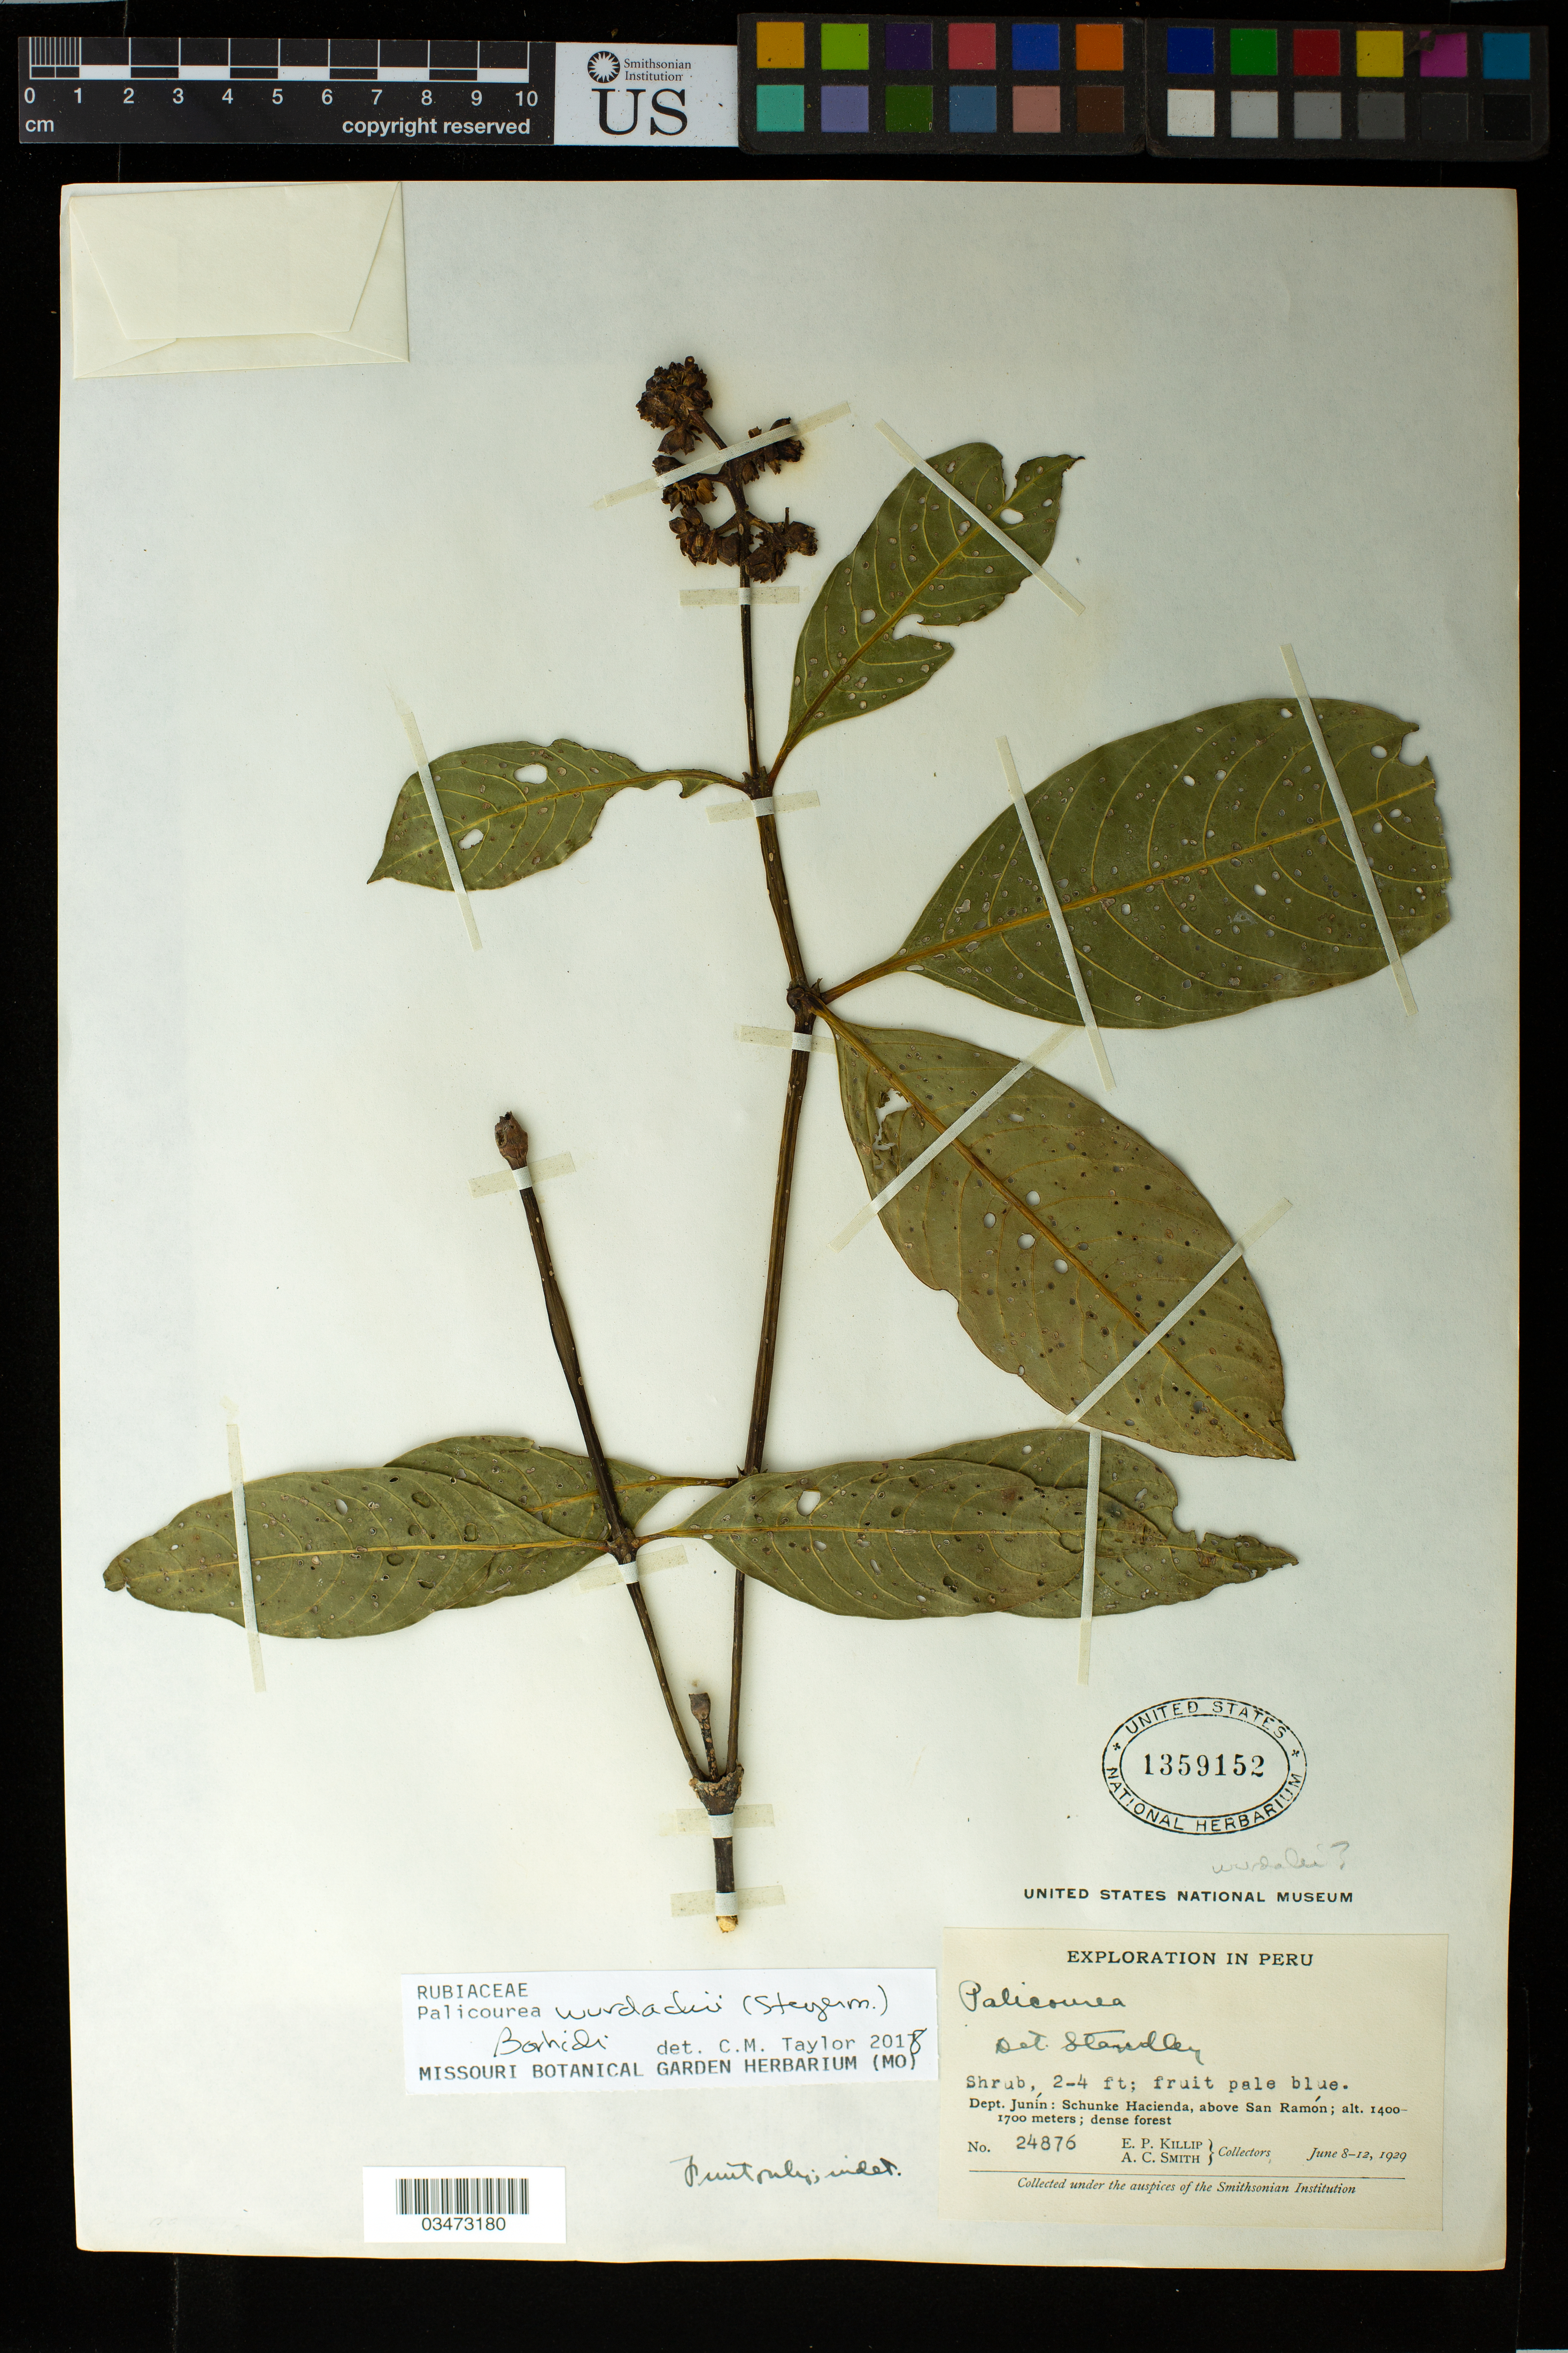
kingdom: Plantae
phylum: Tracheophyta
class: Magnoliopsida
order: Gentianales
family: Rubiaceae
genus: Palicourea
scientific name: Palicourea wurdackii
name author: (Steyerm.) Borhidi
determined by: Taylor, Charlotte M.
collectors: E. P. Killip & A. C. Smith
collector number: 24876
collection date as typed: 08 Jun 1929 to 12 Jun 1929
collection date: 1929-06-08/1929-06-12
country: Peru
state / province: Junín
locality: Schunke Hacienda, above San Ramon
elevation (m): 1400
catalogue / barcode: US 1359152